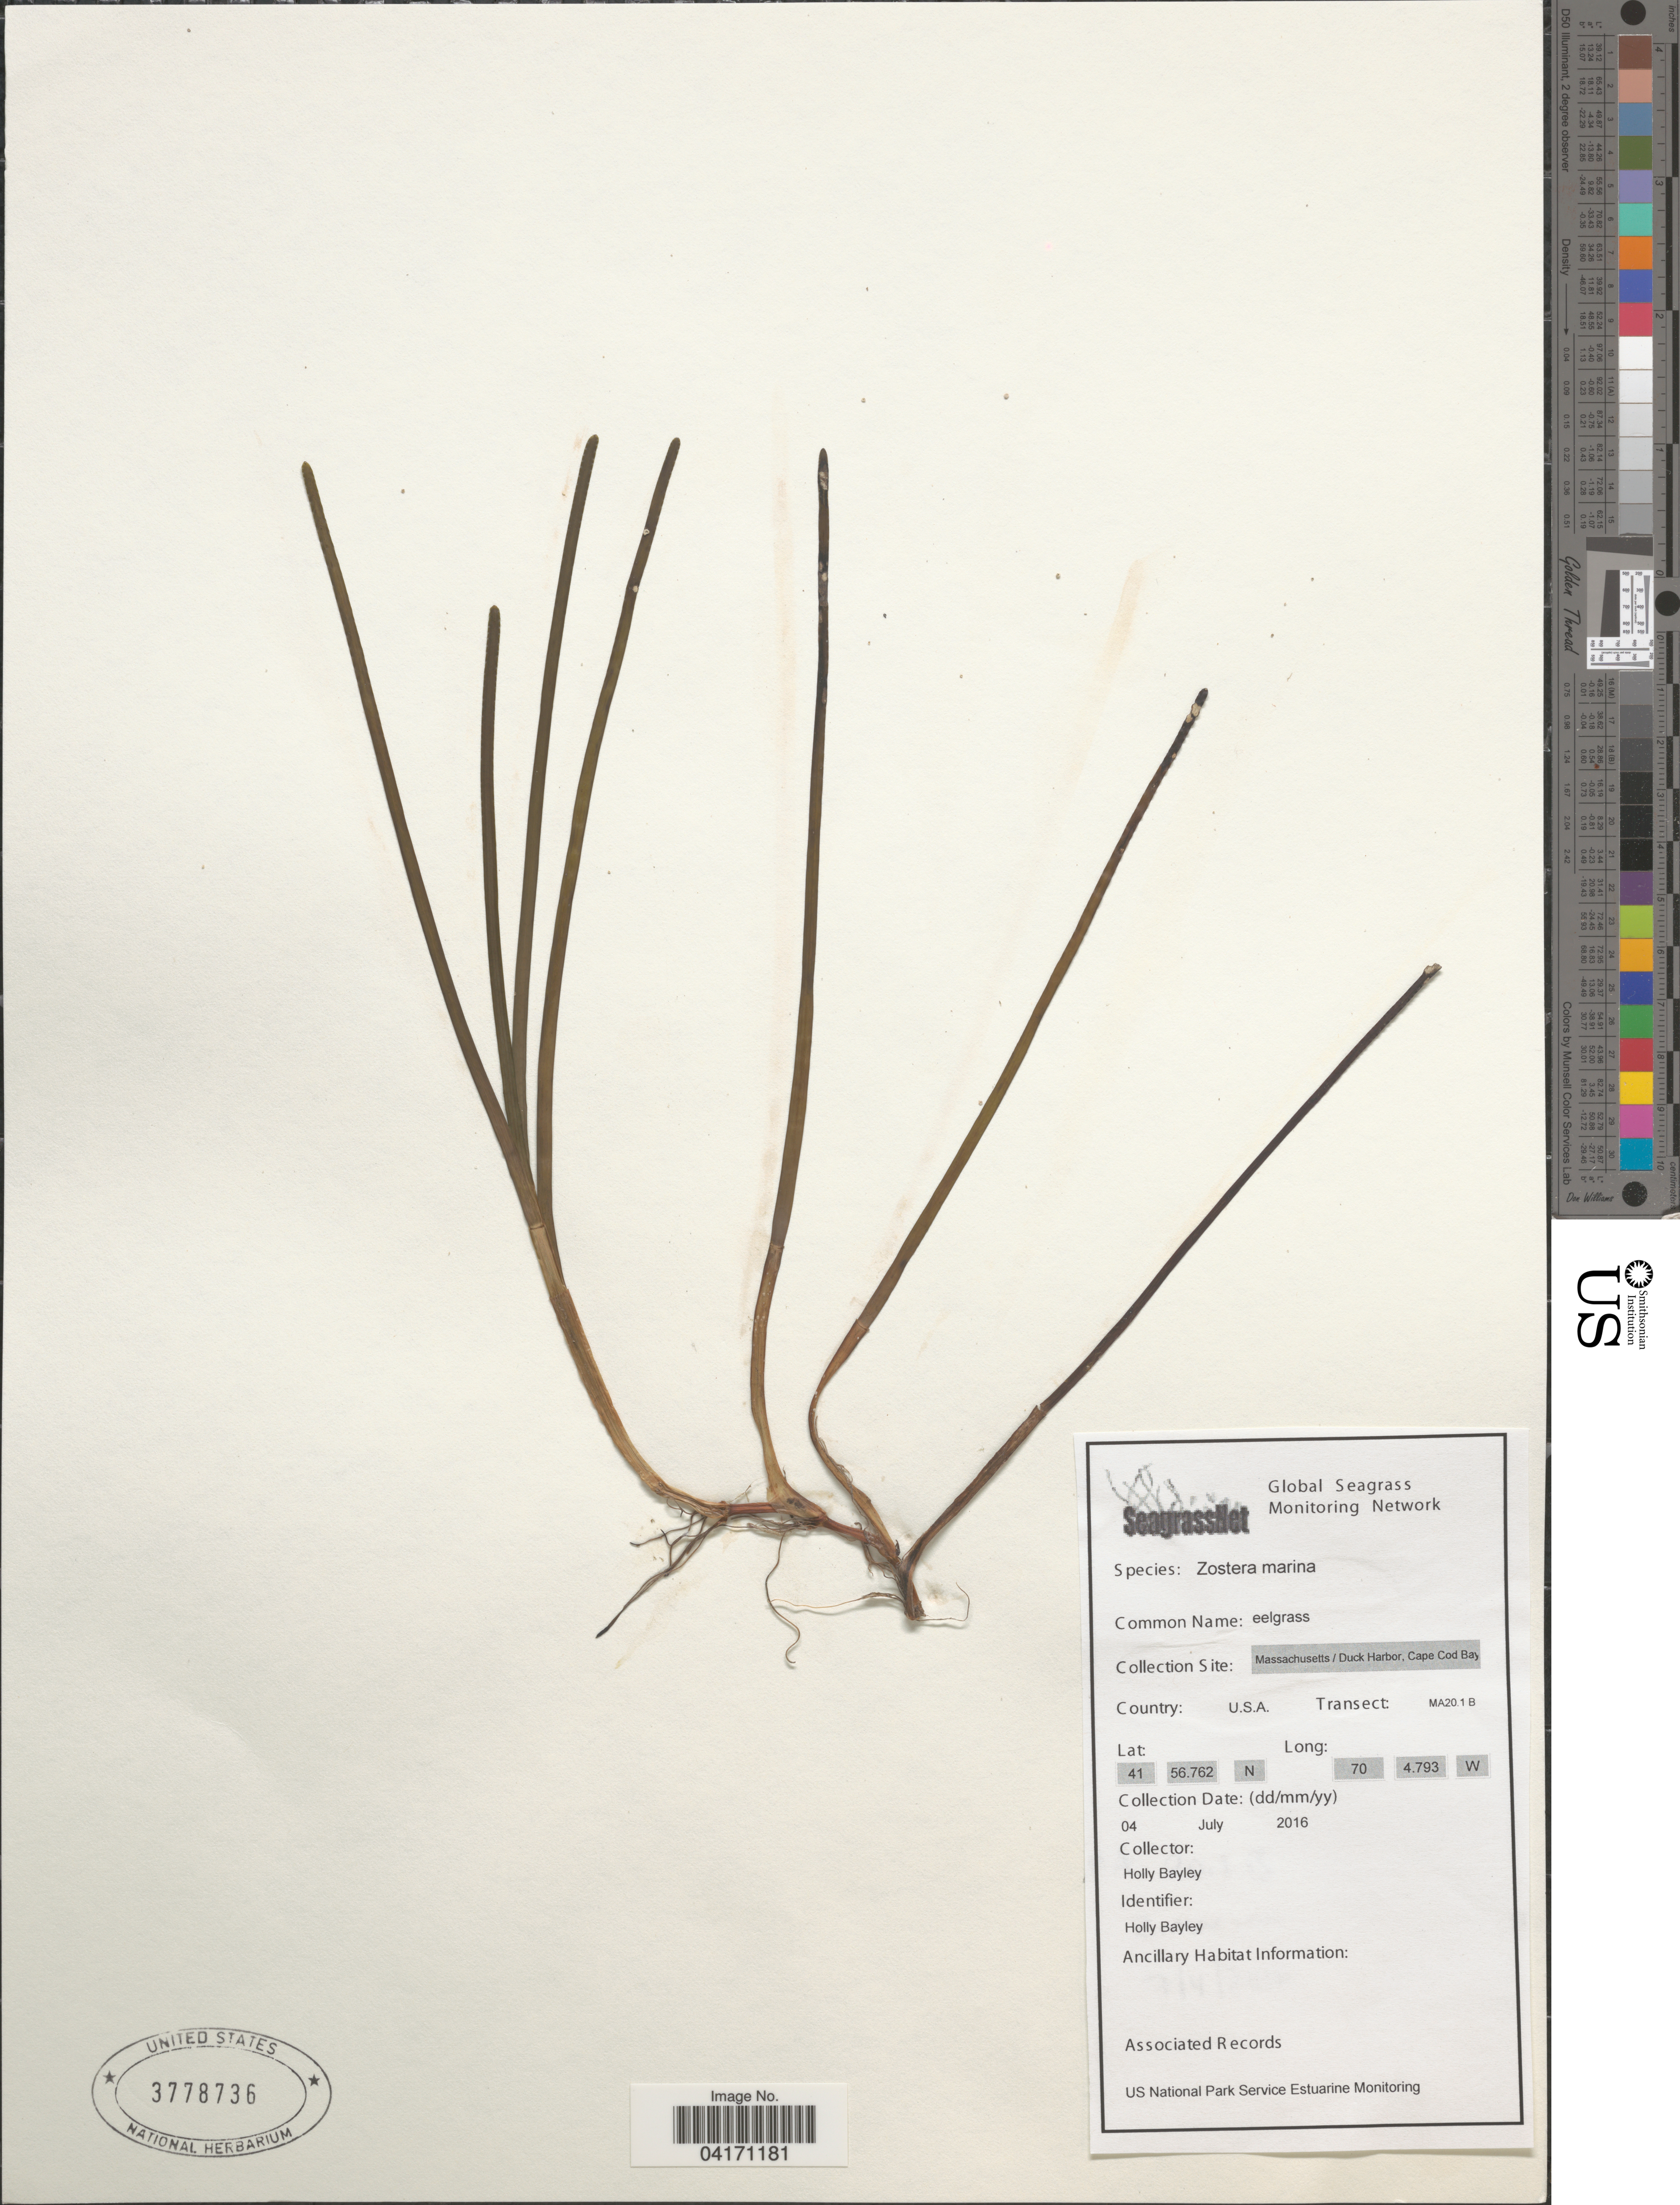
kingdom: Plantae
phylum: Tracheophyta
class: Liliopsida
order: Alismatales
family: Zosteraceae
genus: Zostera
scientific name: Zostera marina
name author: L.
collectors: H. Bayley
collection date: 2016-07-04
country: United States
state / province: Massachusetts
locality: Duck Harbor, Cape Cod Bay. Transect: MA20.1 B.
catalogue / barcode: US 3778736